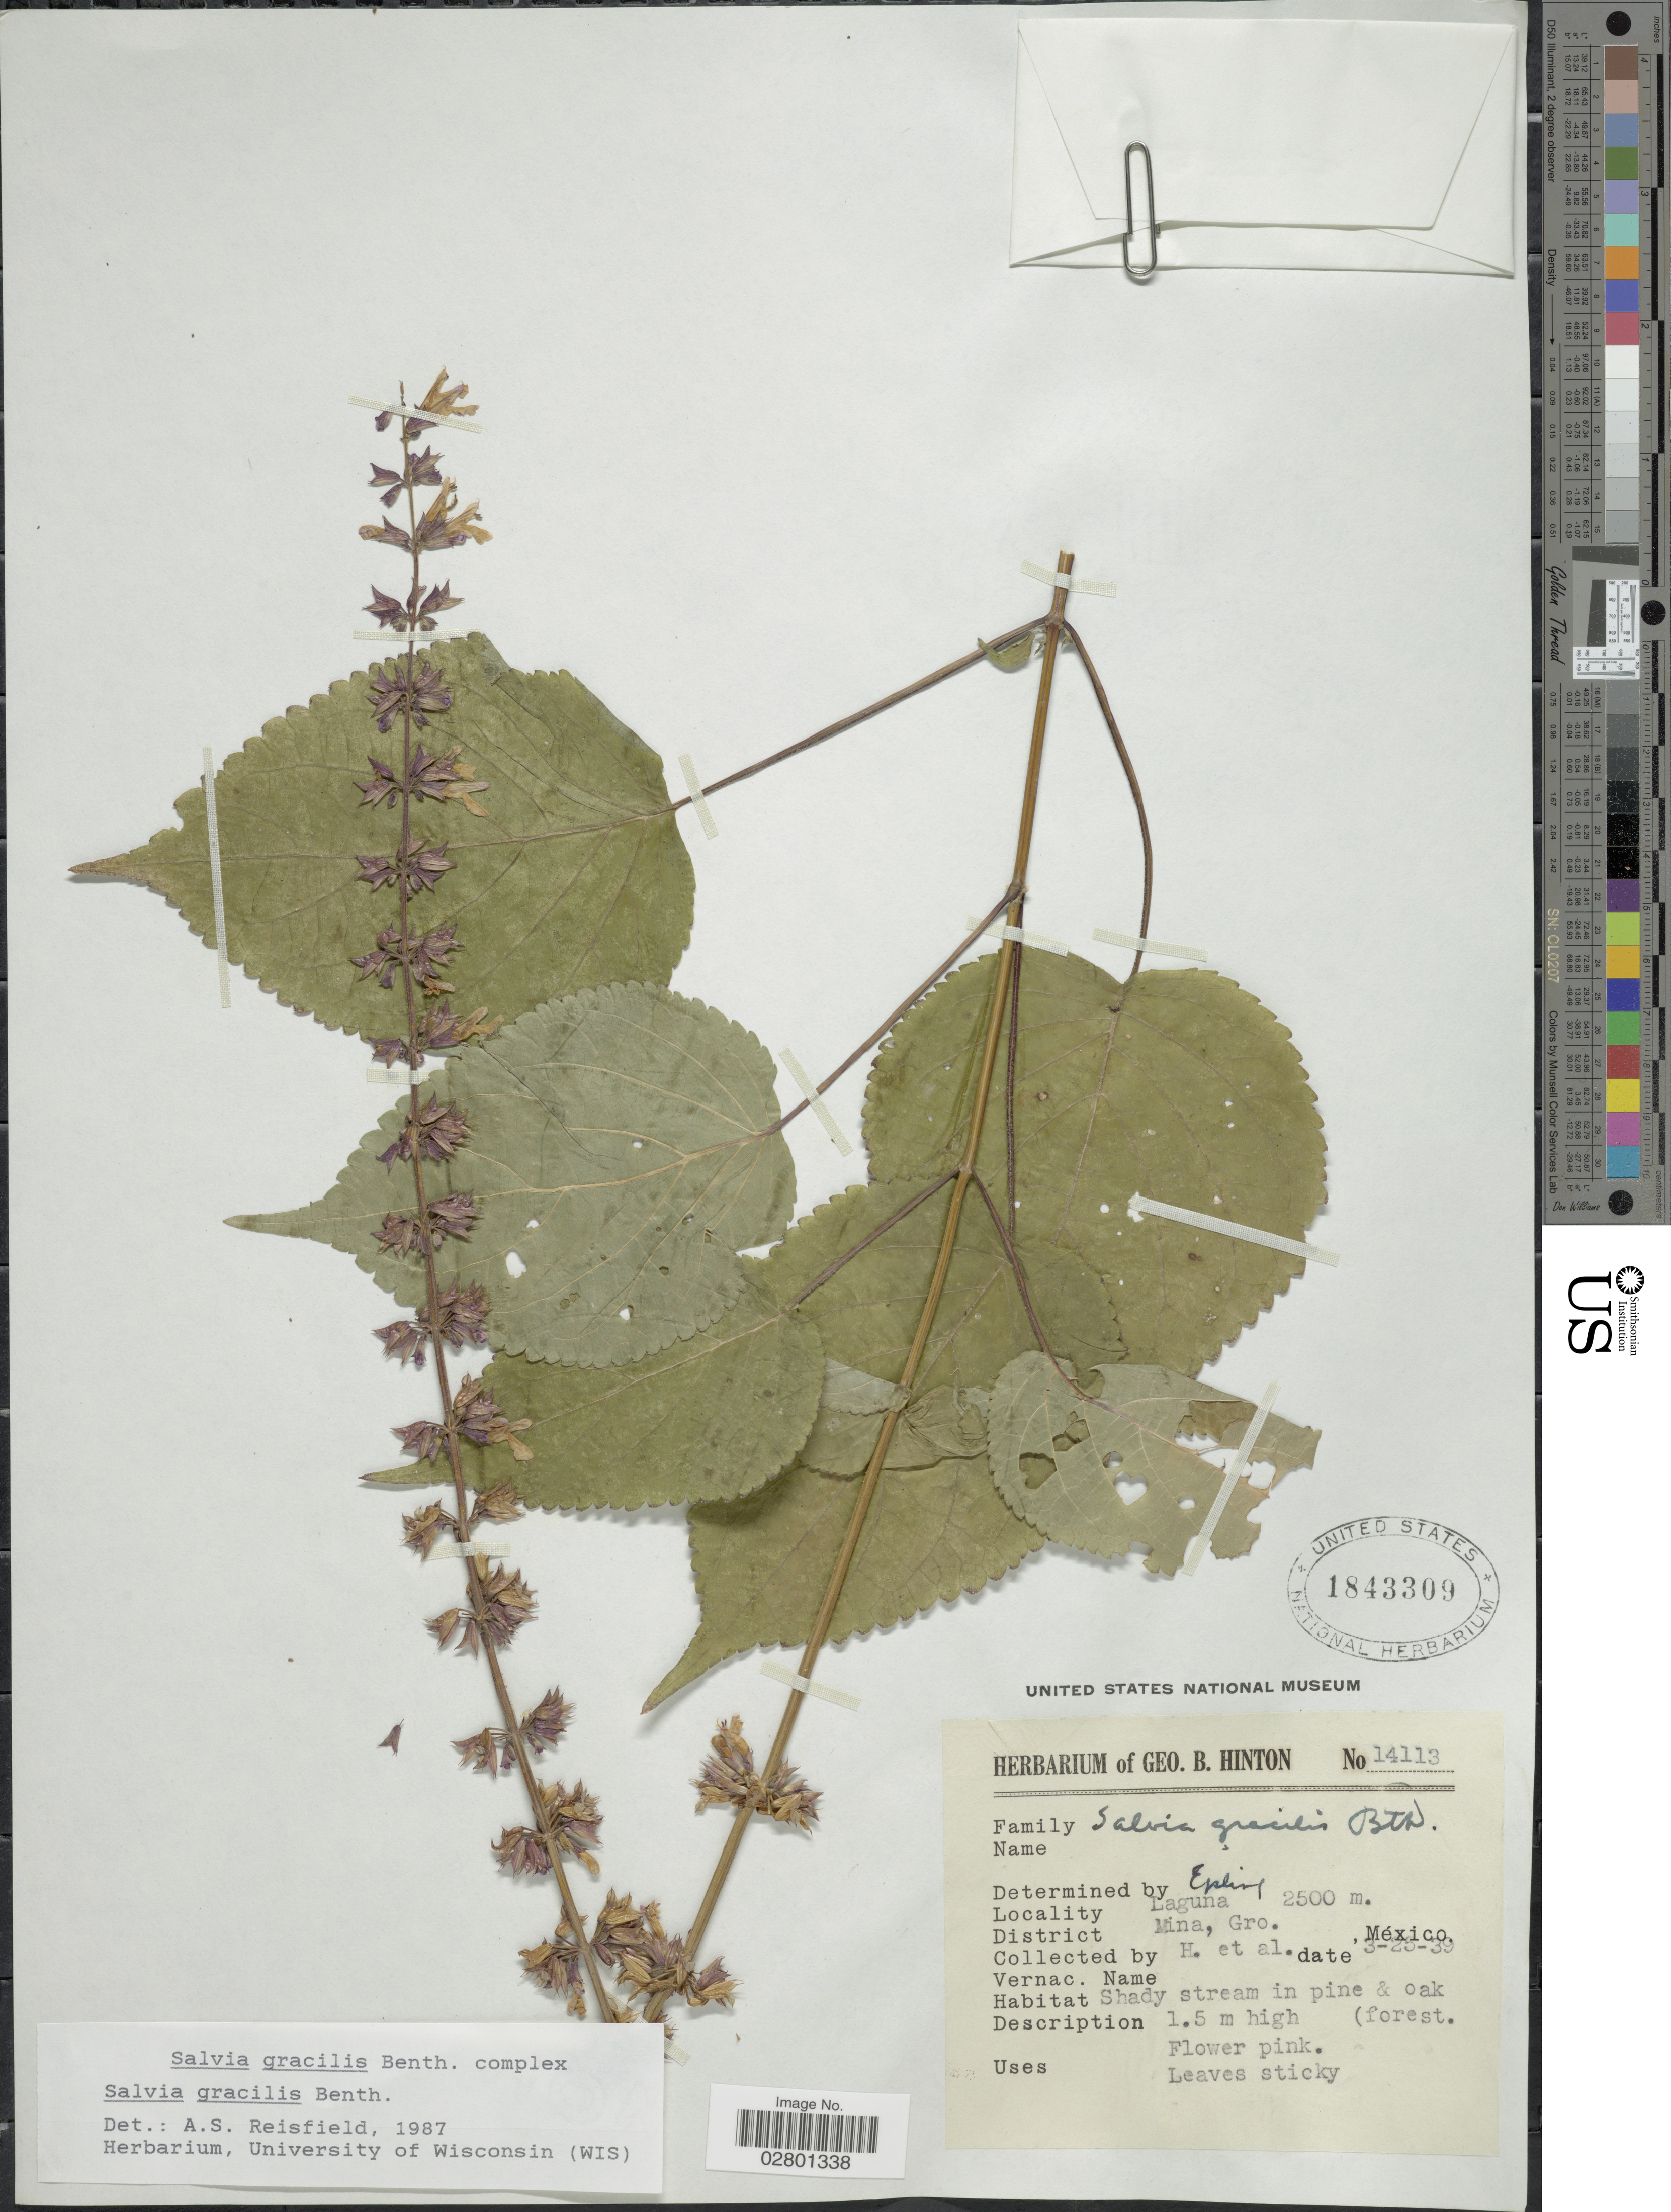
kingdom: Plantae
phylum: Tracheophyta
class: Magnoliopsida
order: Lamiales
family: Lamiaceae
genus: Salvia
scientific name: Salvia gracilis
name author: Benth.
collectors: G. B. Hinton & et al.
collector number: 14113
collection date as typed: Transcribed d/m/y: 25/3/39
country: Mexico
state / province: Guerrero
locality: Laguna, District Mina, Gro.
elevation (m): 2500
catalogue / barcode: US 1843309